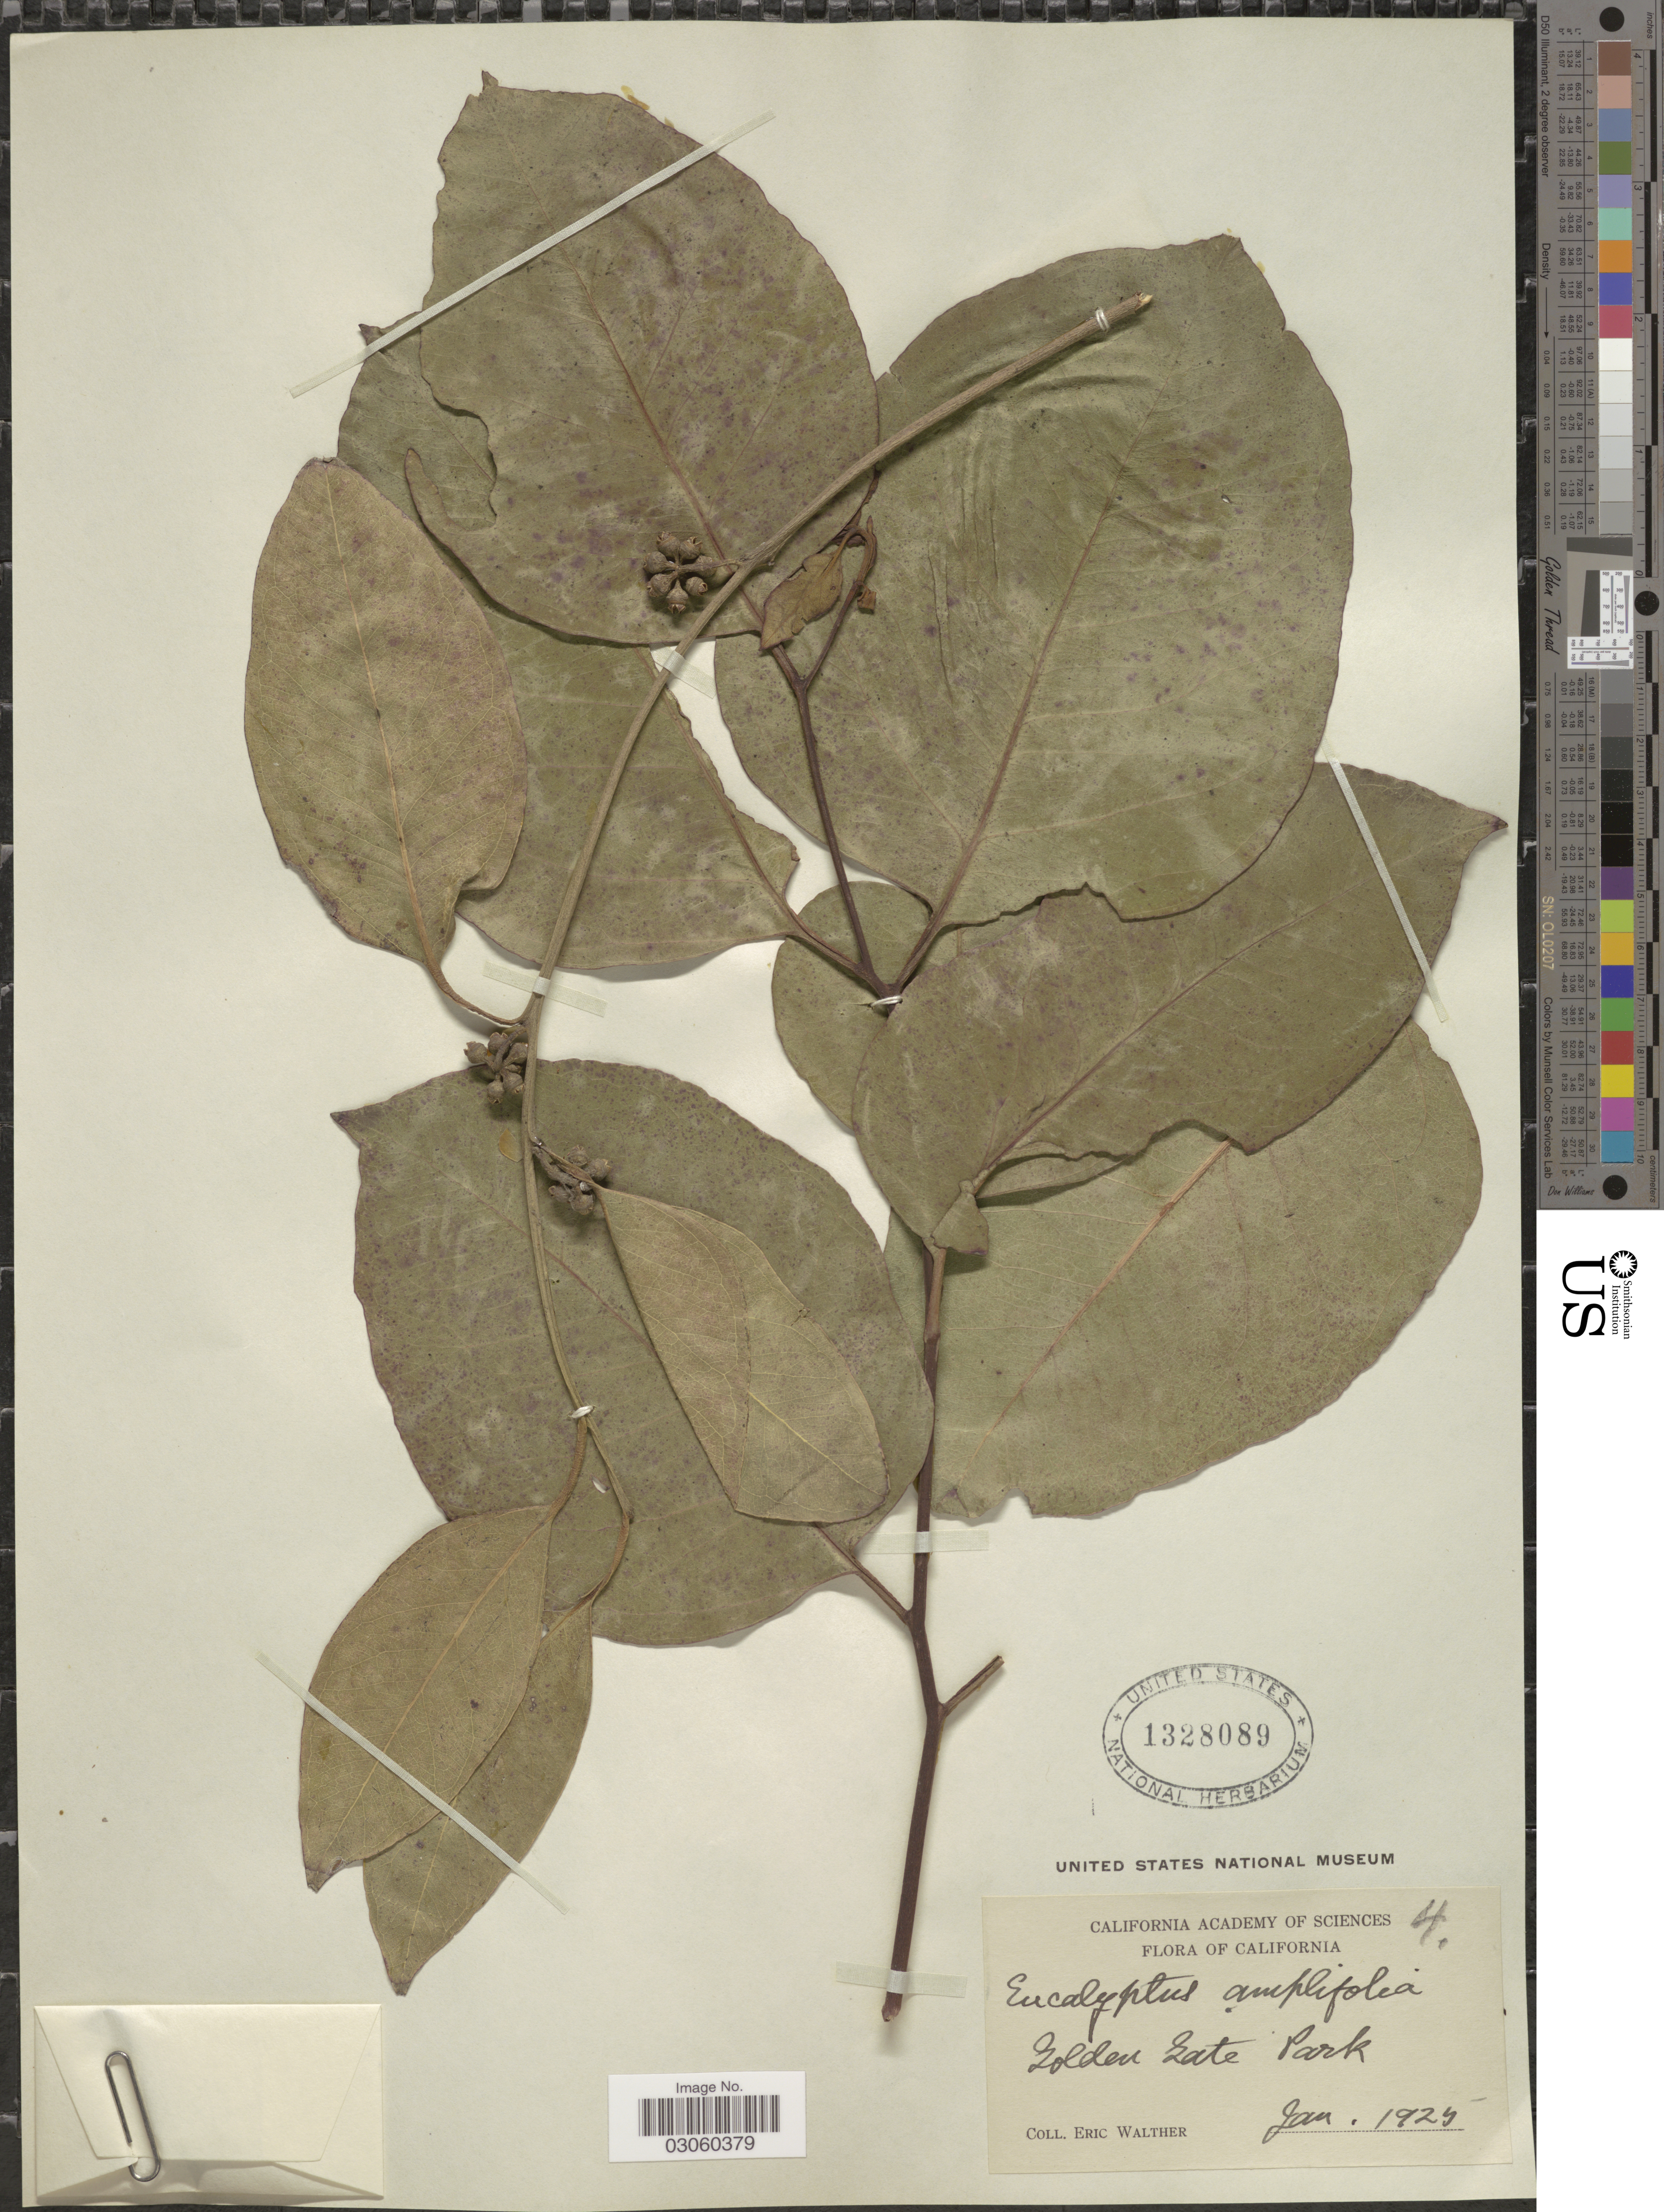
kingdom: Plantae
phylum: Tracheophyta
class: Magnoliopsida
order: Myrtales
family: Myrtaceae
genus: Eucalyptus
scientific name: Eucalyptus amplifolia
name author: Naudin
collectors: E. Walther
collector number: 4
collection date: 1925-01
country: United States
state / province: California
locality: Golden Gate Park.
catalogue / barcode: US 1328089